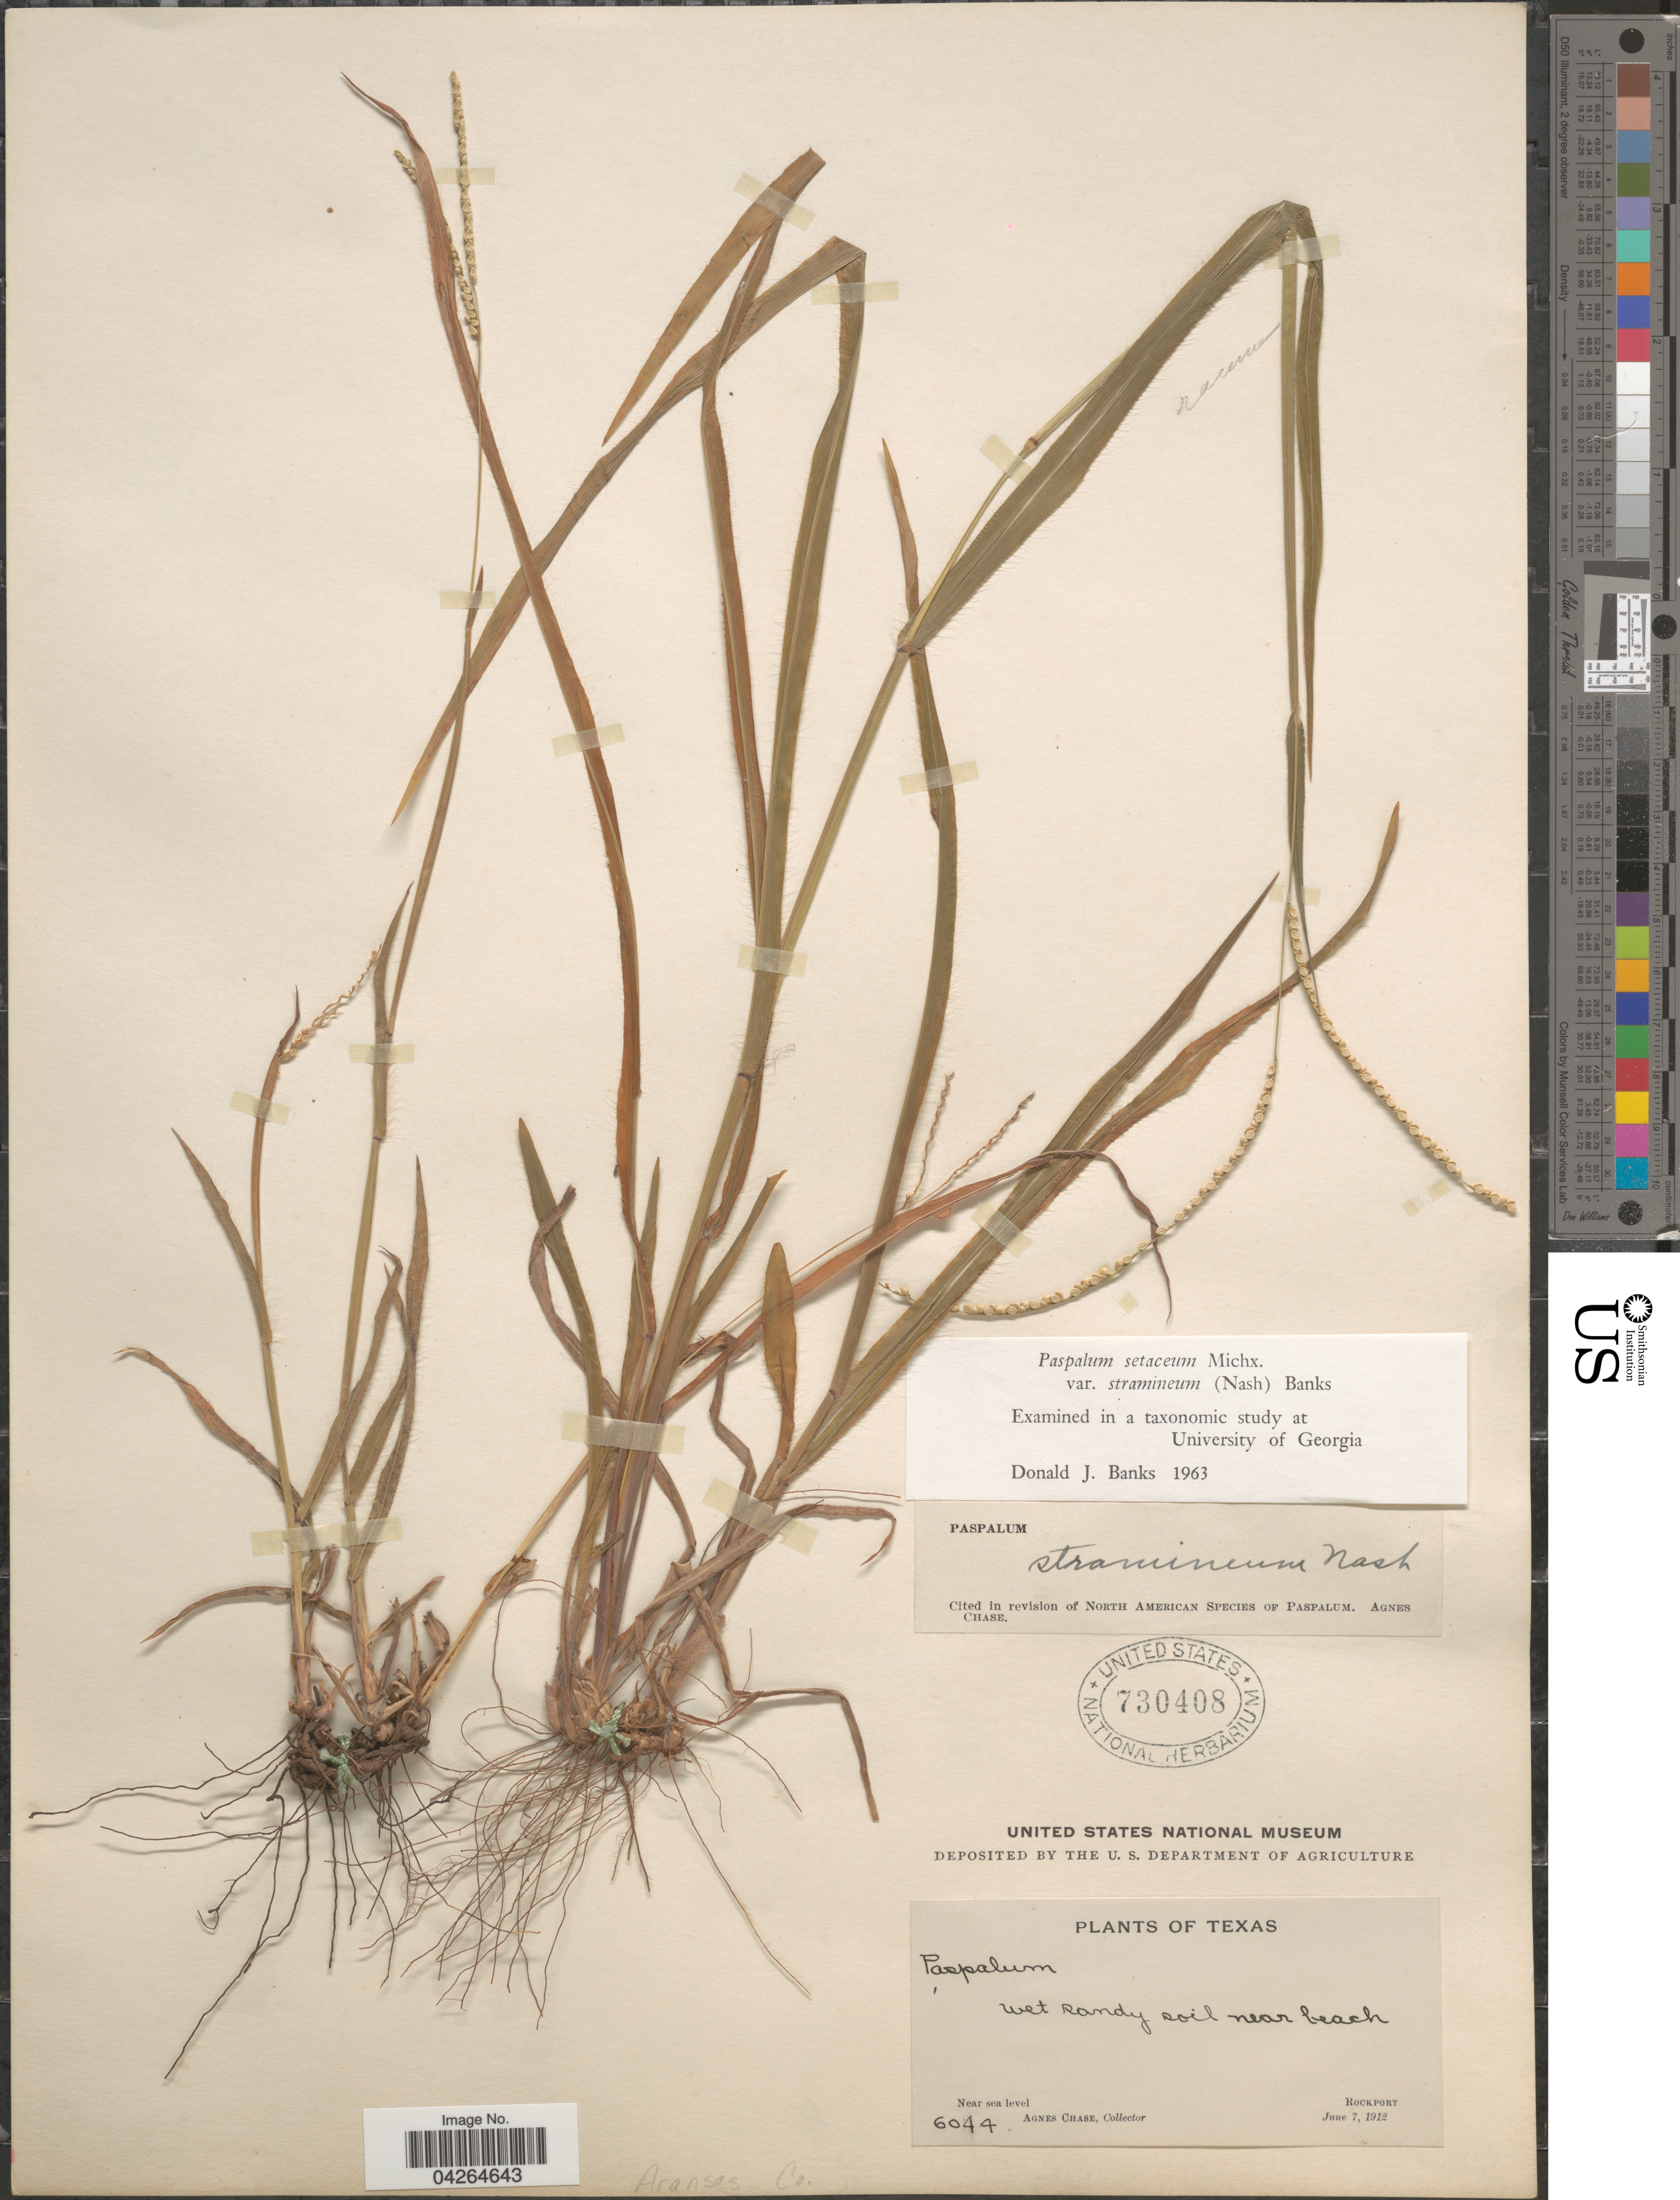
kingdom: Plantae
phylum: Tracheophyta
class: Liliopsida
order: Poales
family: Poaceae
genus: Paspalum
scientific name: Paspalum setaceum var. stramineum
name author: (Nash) D.J. Banks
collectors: A. Chase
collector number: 6044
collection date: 1912-06-07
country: United States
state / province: Texas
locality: Near beach. Rockport. Aransas Co.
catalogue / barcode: US 730408